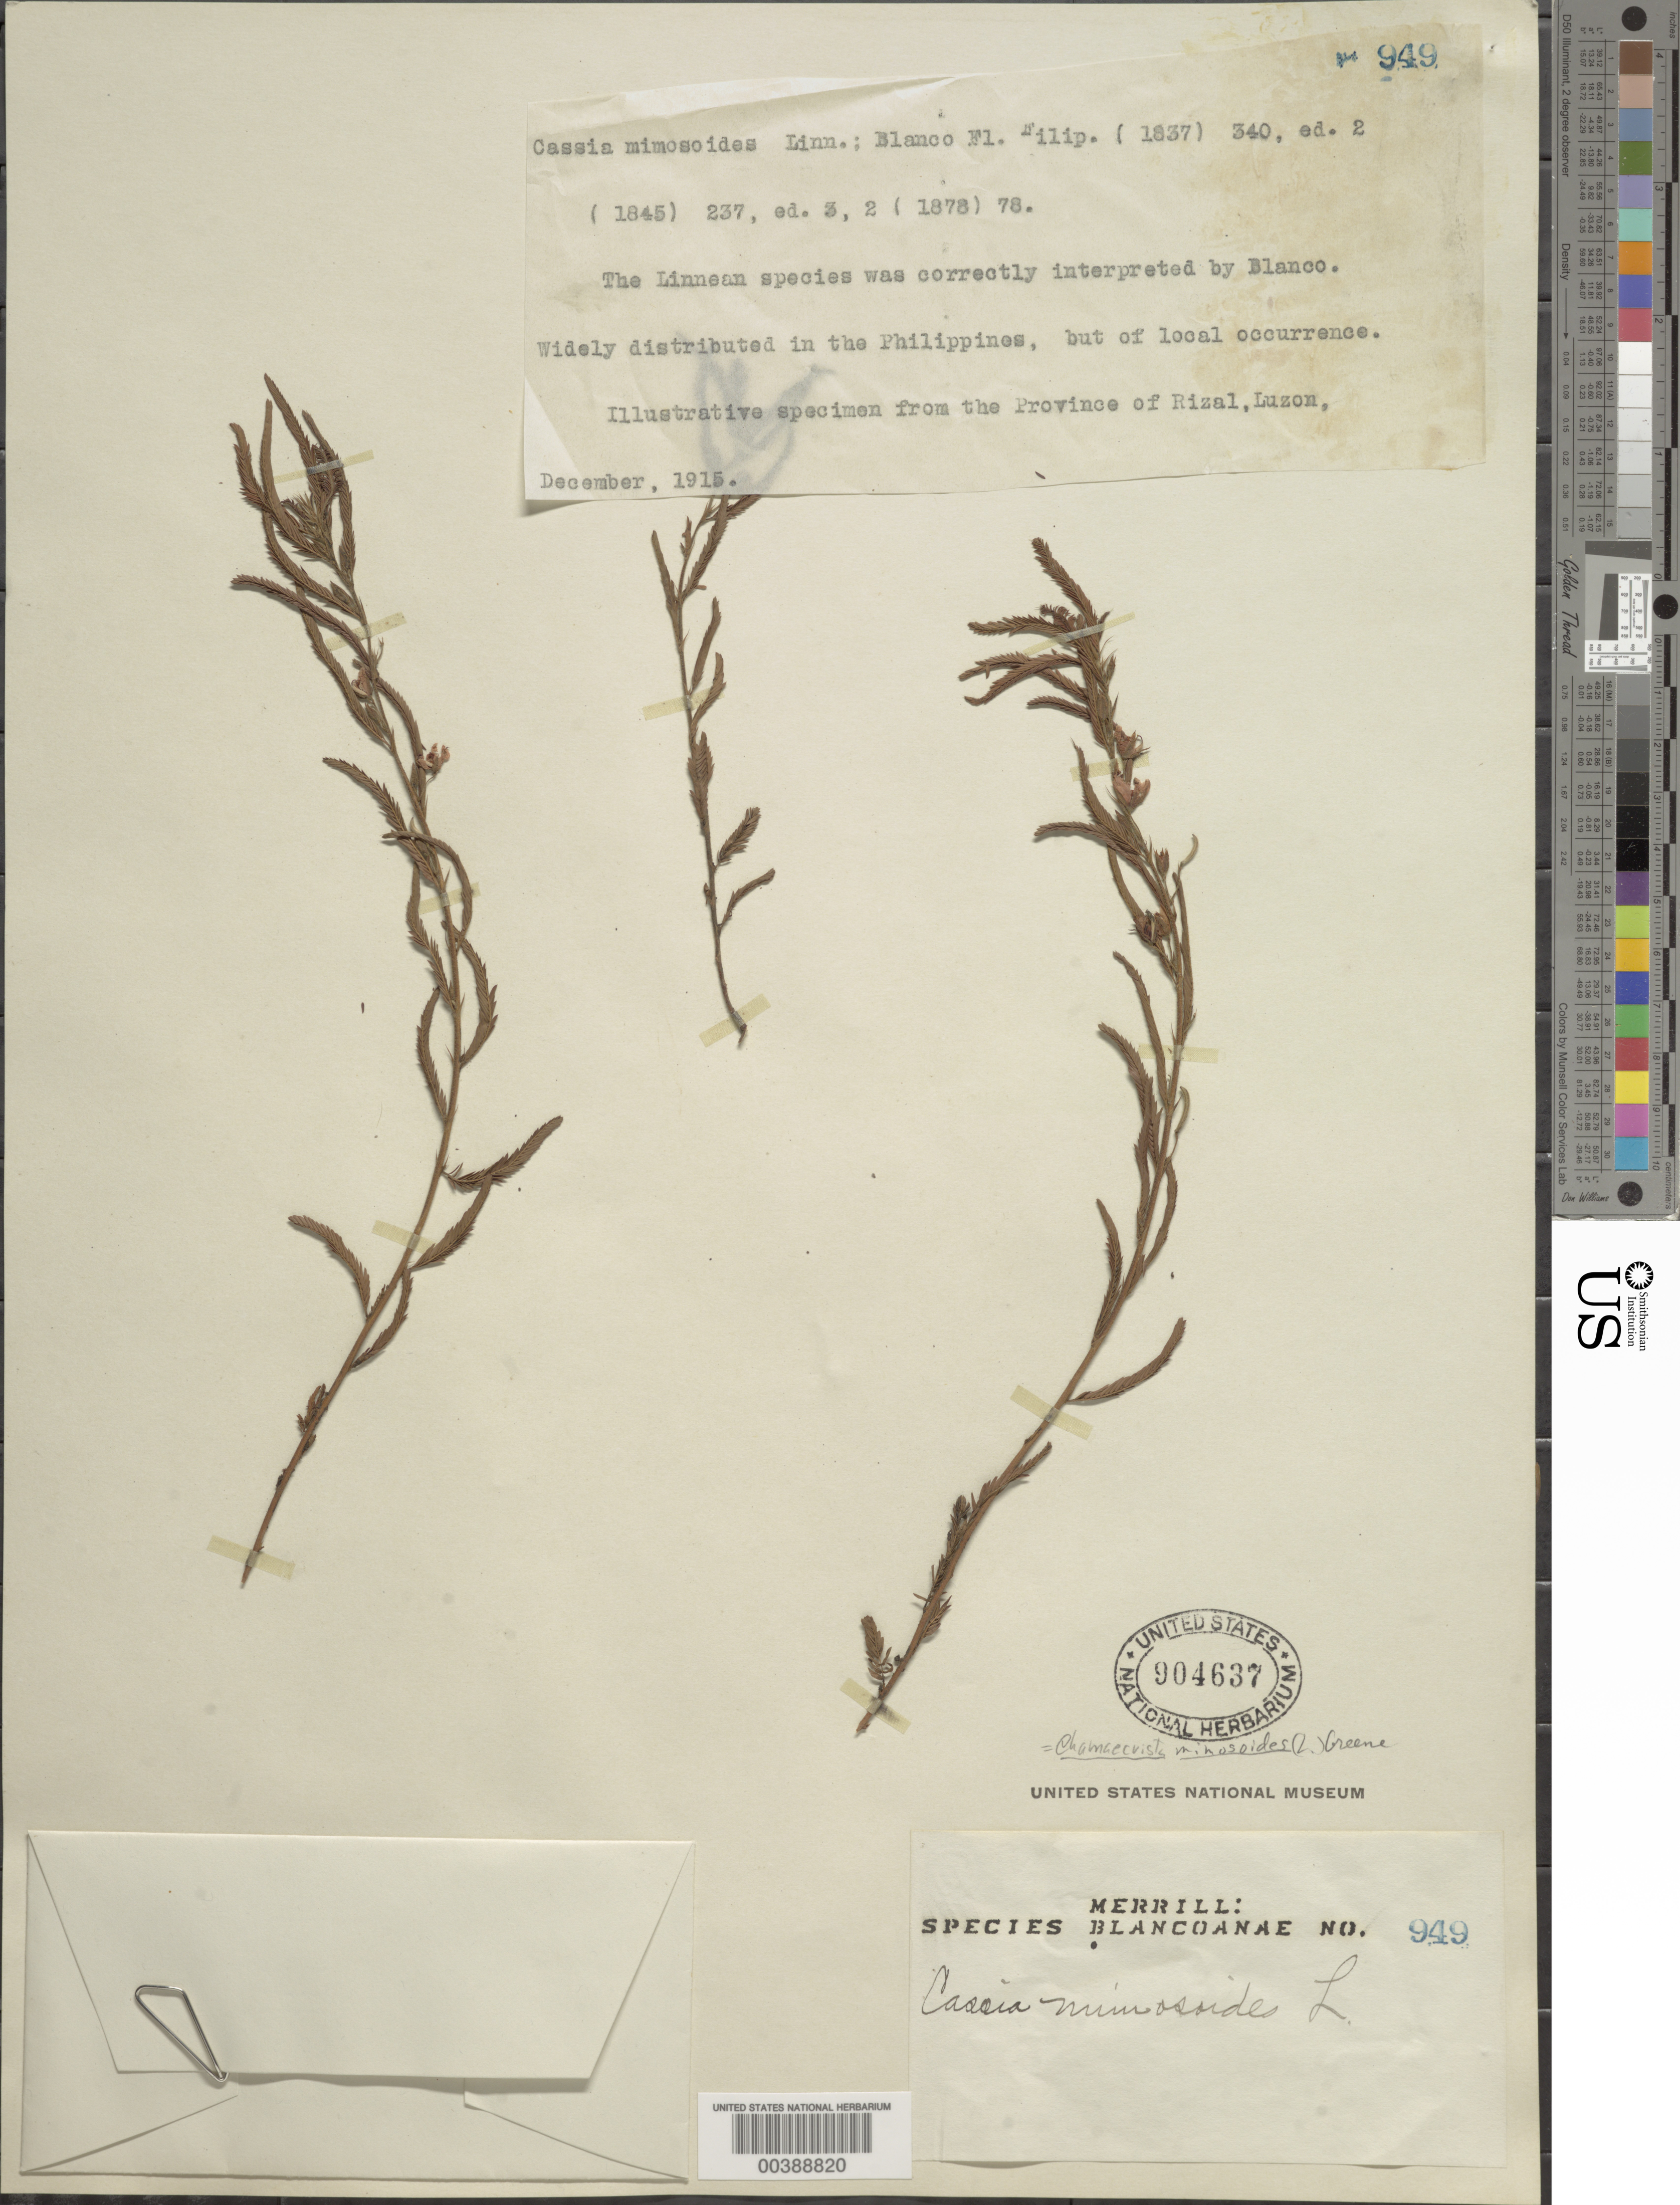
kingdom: Plantae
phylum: Tracheophyta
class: Magnoliopsida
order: Fabales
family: Fabaceae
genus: Chamaecrista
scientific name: Chamaecrista mimosoides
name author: (L.) Greene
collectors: E. D. Merrill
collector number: Sp. Blancoan. 0949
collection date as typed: Dec 1915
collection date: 1915-12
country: Philippines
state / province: Calabarzon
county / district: Rizal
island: Luzon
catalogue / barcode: US 904637